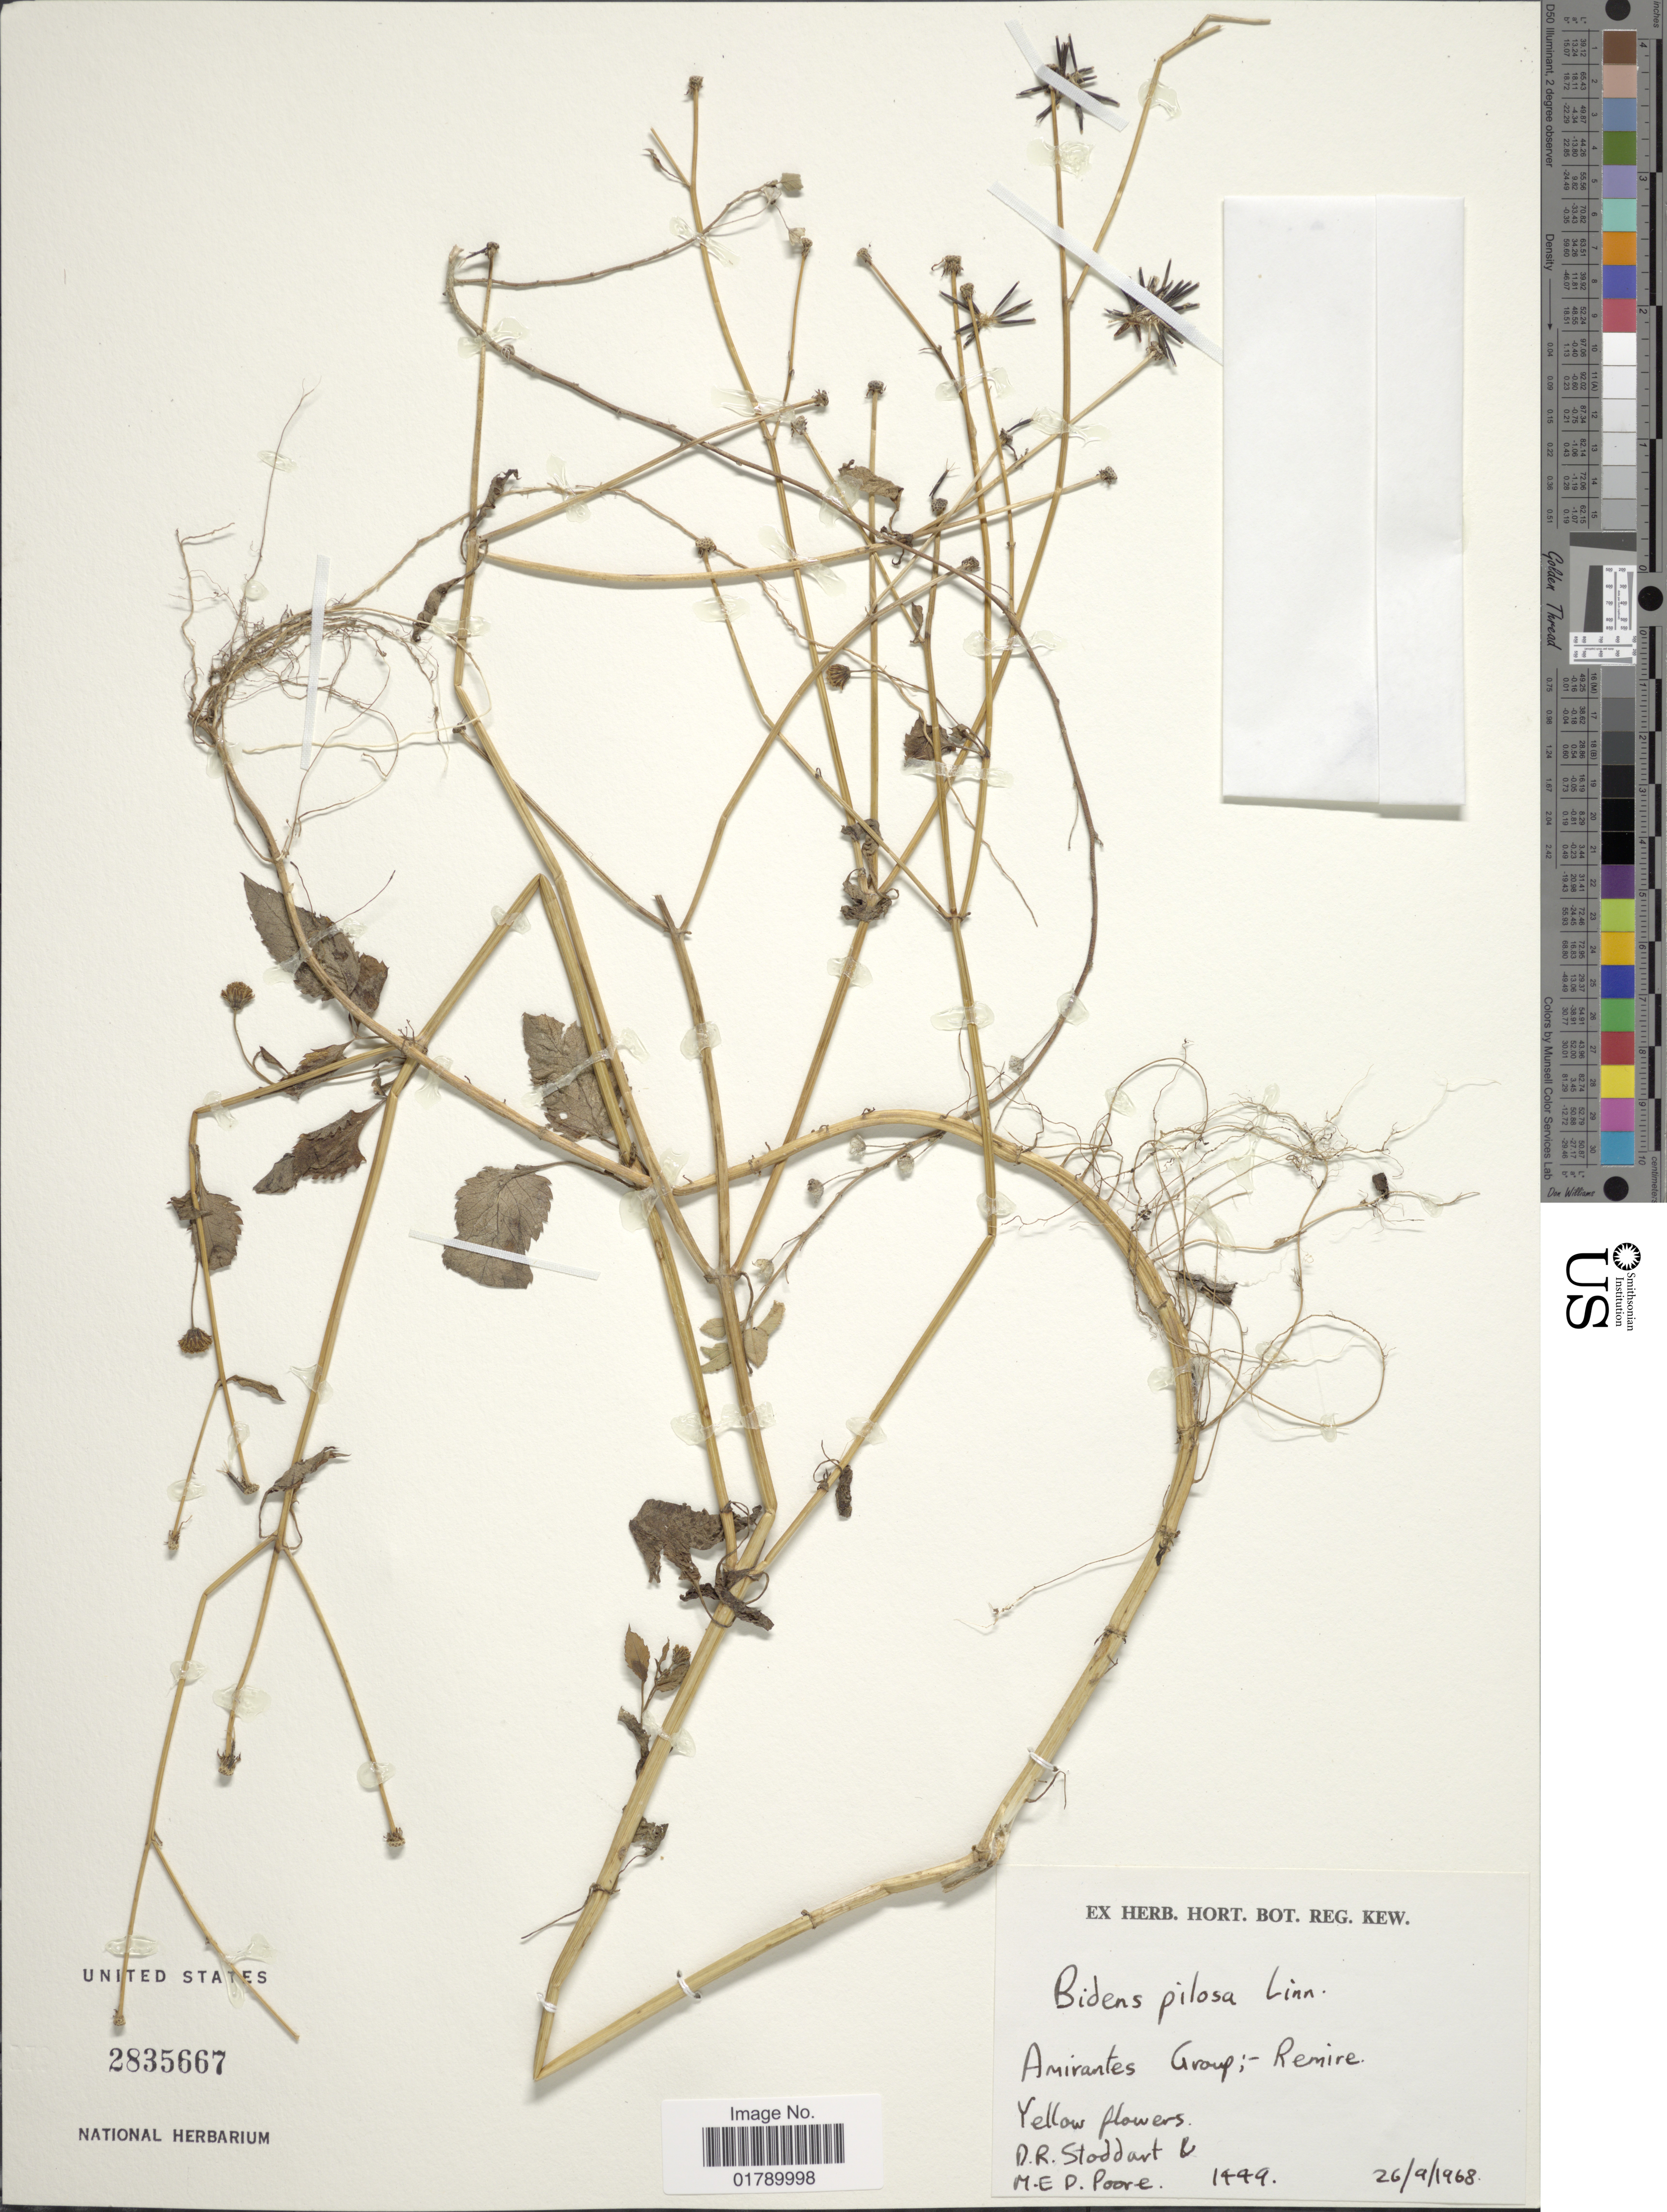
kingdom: Plantae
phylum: Tracheophyta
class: Magnoliopsida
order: Asterales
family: Asteraceae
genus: Bidens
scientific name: Bidens pilosa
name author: L.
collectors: D. R. Stoddart & M. E. D. Poore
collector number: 1449*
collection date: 1968-09-26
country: Seychelles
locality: Amirantes Group; - Remire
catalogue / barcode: US 2835667